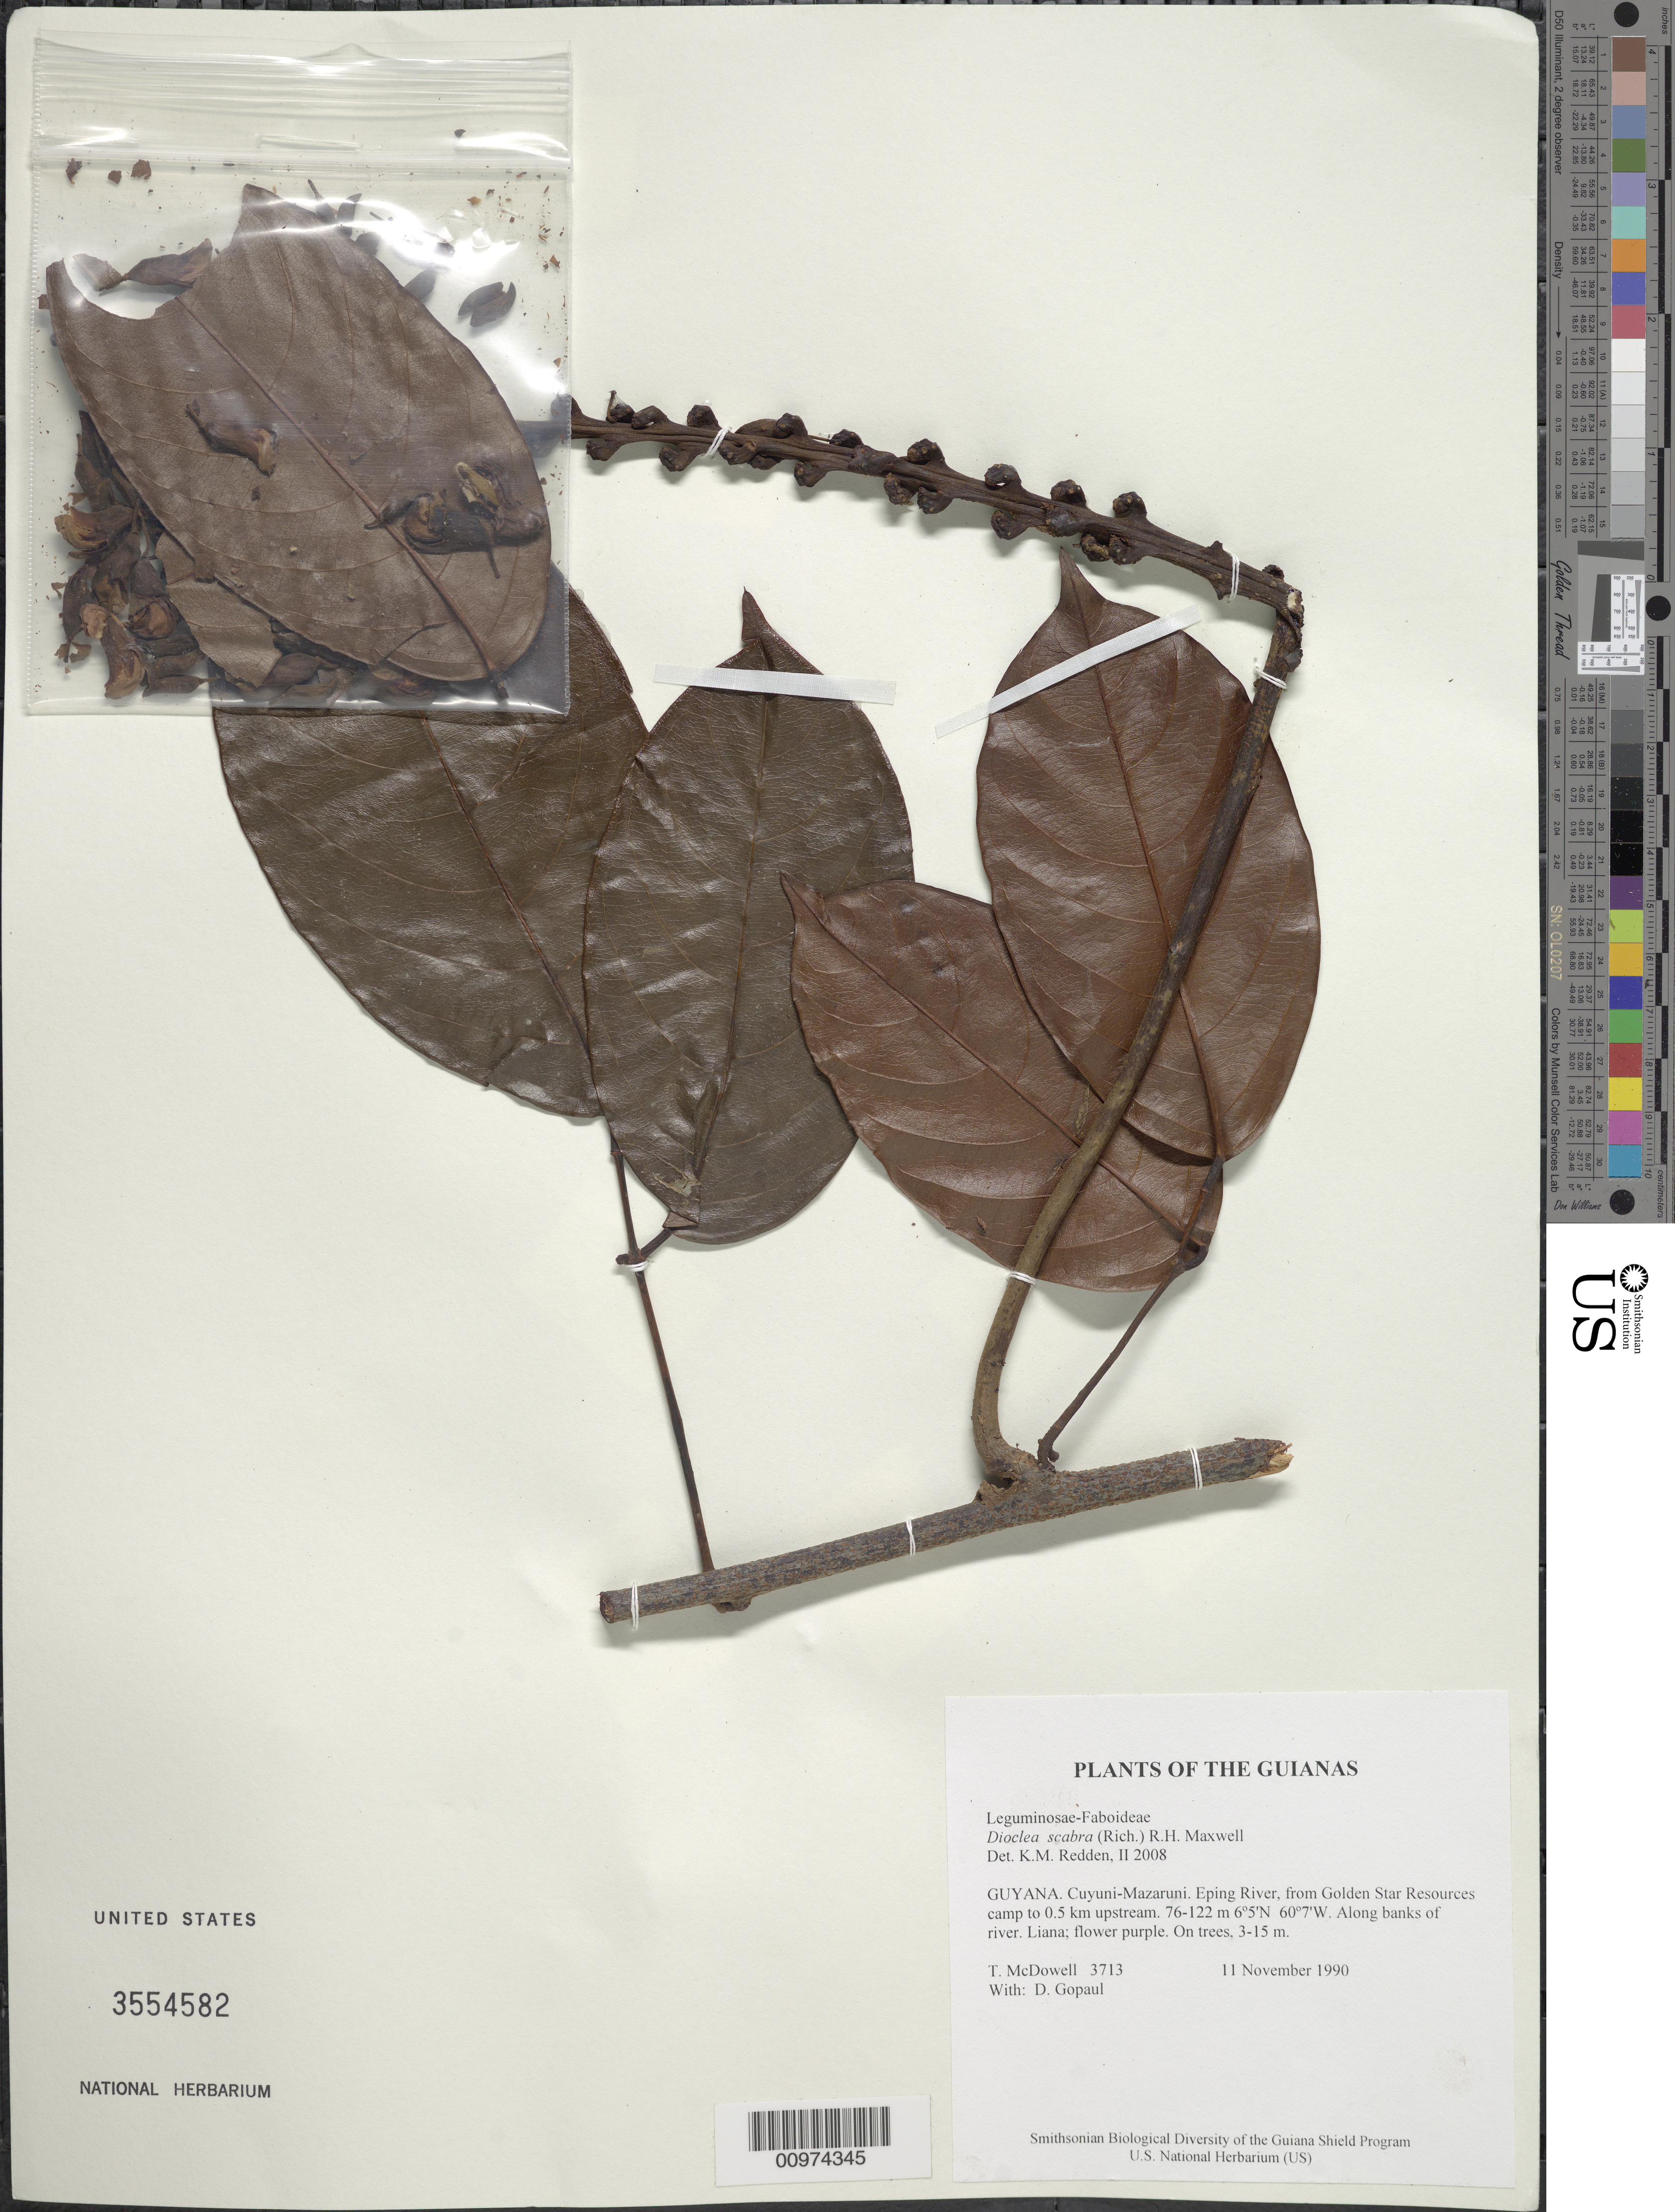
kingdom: Plantae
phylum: Tracheophyta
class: Magnoliopsida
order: Fabales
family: Fabaceae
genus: Macropsychanthus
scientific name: Macropsychanthus scaber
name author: (Rich.) L.P. Queiroz & Snak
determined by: Strong, Mark T., (BOT), Smithsonian Institution - National Museum of Natural History (UNITED STATES)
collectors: T. McDowell & D. Gopaul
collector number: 3713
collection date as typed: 11 November 1990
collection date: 1990-11-11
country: Guyana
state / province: Cuyuni-Mazaruni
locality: Eping River, from Golden Star Resources camp to 0.5 km upstream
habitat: Along banks of river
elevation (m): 76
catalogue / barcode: US 3554582